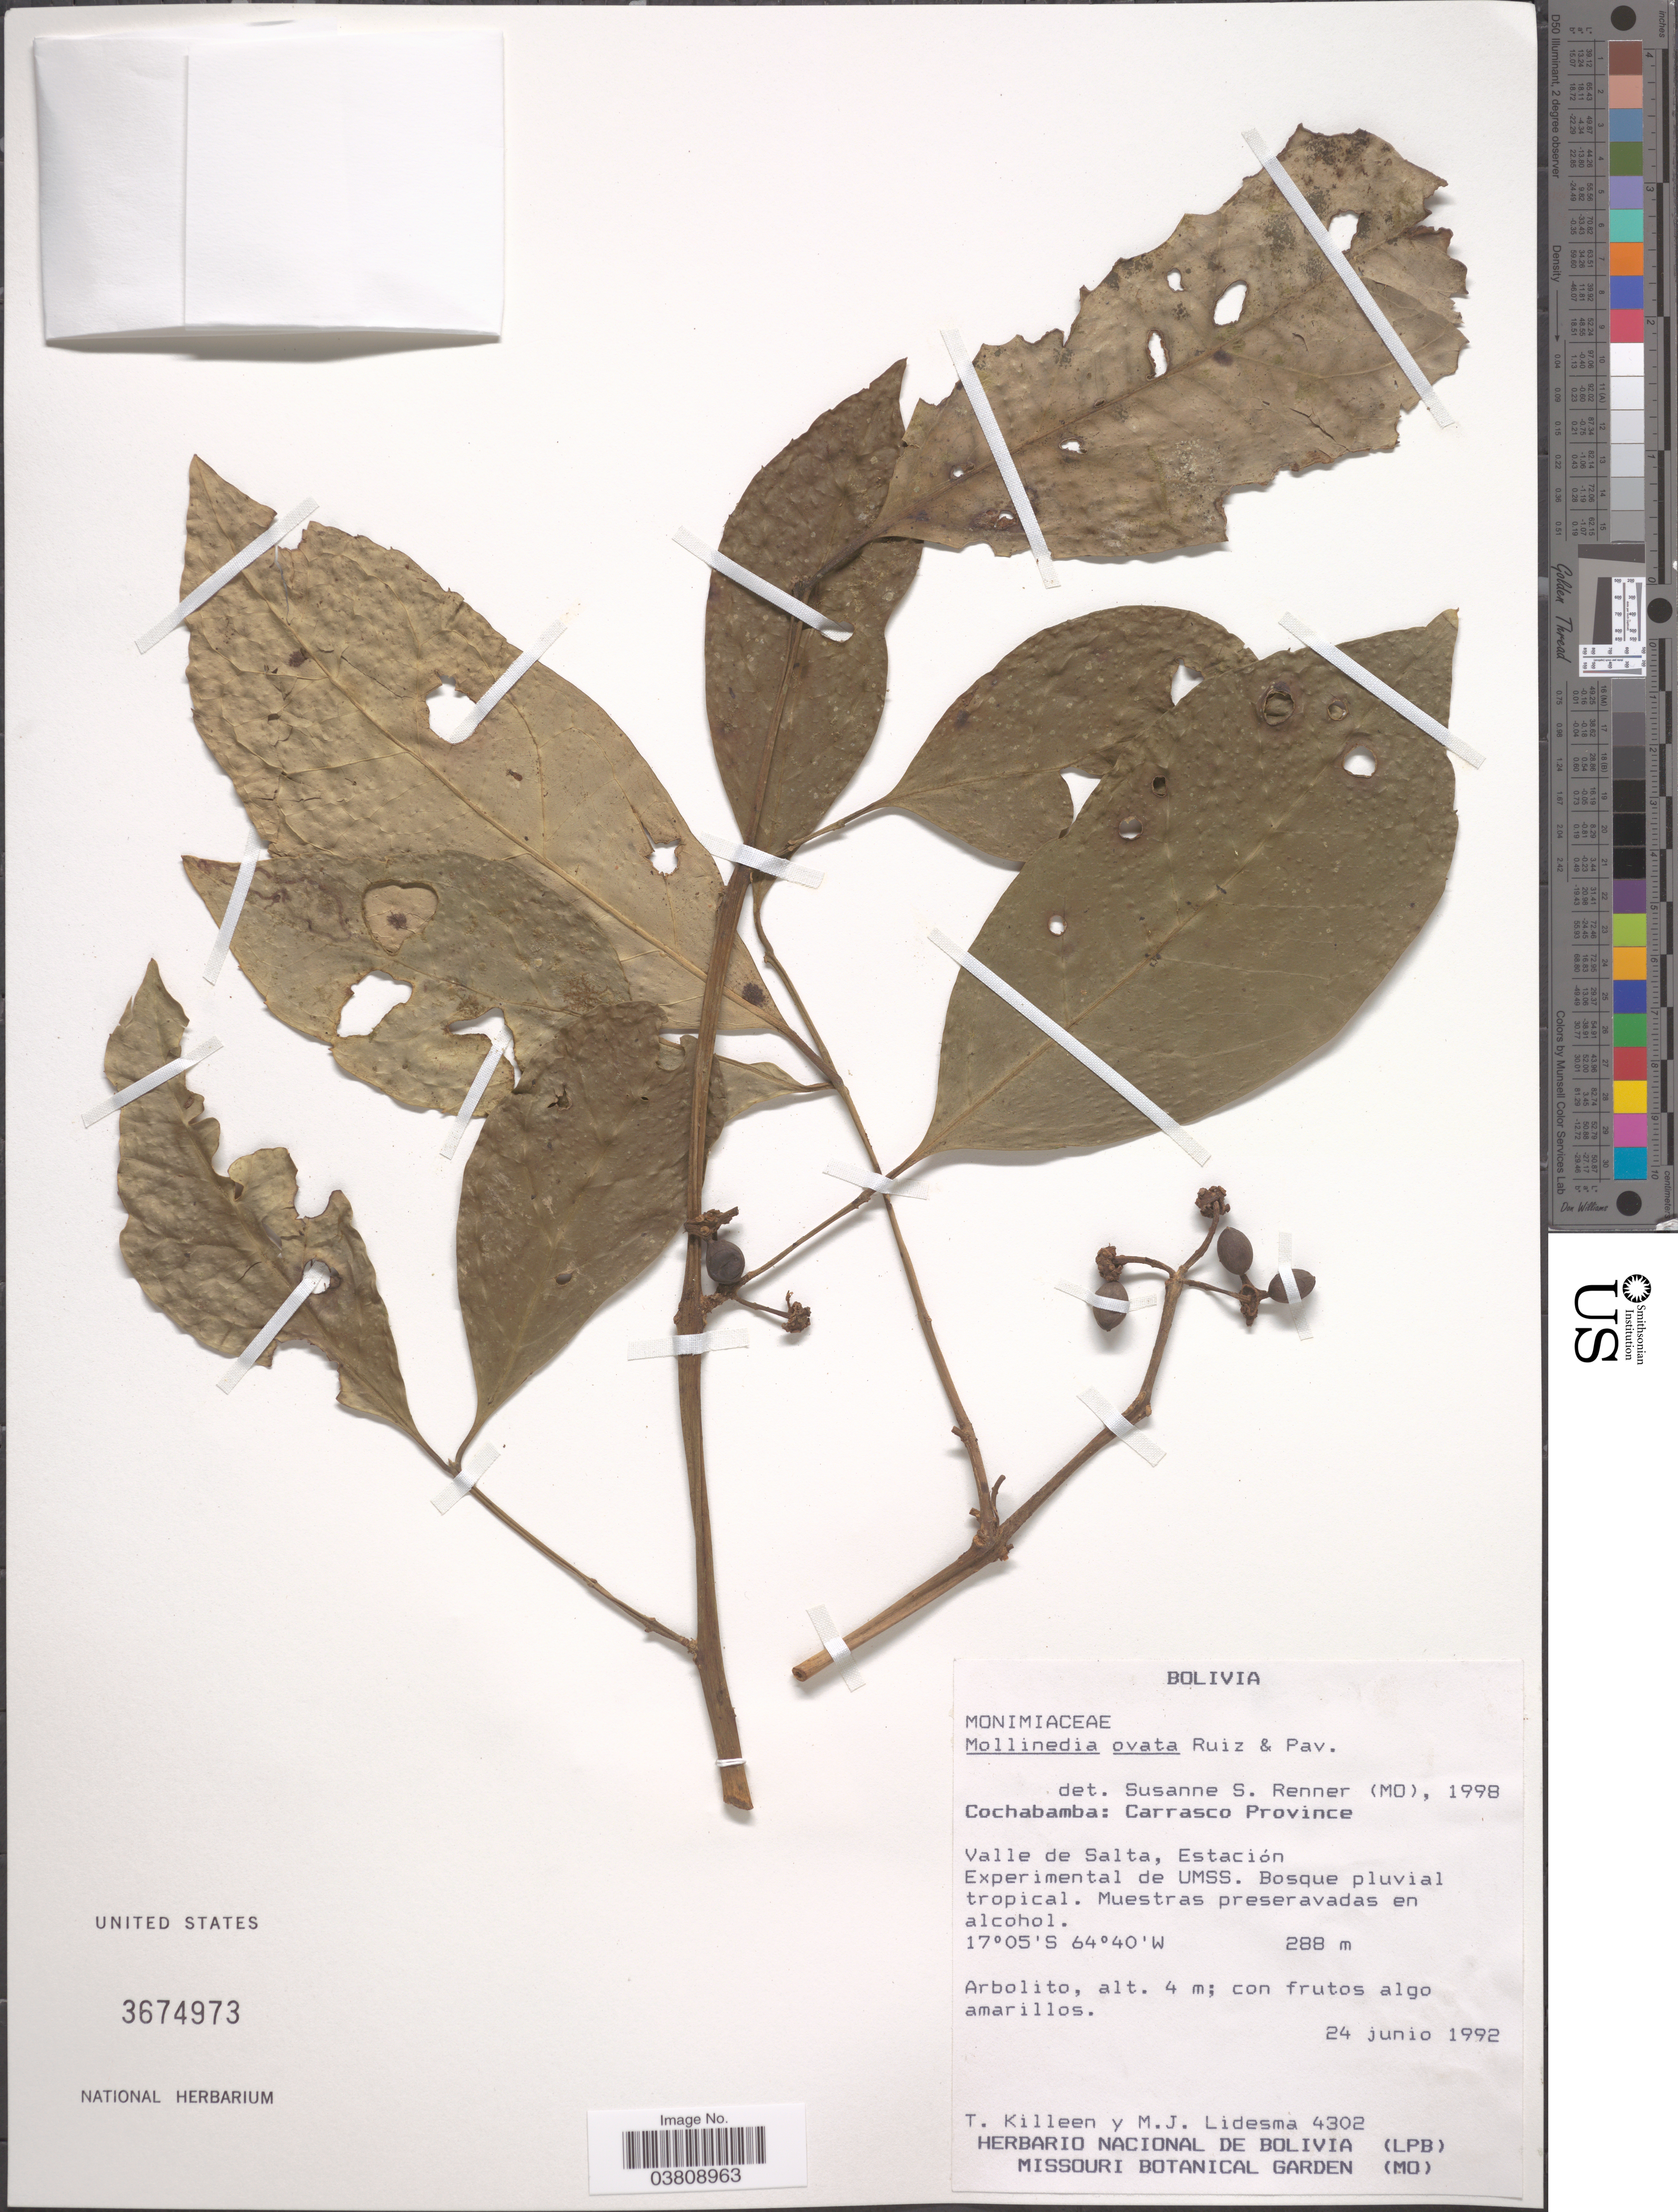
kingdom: Plantae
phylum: Tracheophyta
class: Magnoliopsida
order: Laurales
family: Monimiaceae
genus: Mollinedia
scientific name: Mollinedia ovata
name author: Ruiz & Pav.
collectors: T. J. Killeen & M. Lidesma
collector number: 4302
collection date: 1992-06-24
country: Bolivia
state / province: Cochabamba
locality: Carrasco Province. Valle de Salta, Estación Experimental de UMSS. Bosque pluvial tropical.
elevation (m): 288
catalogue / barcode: US 3674973